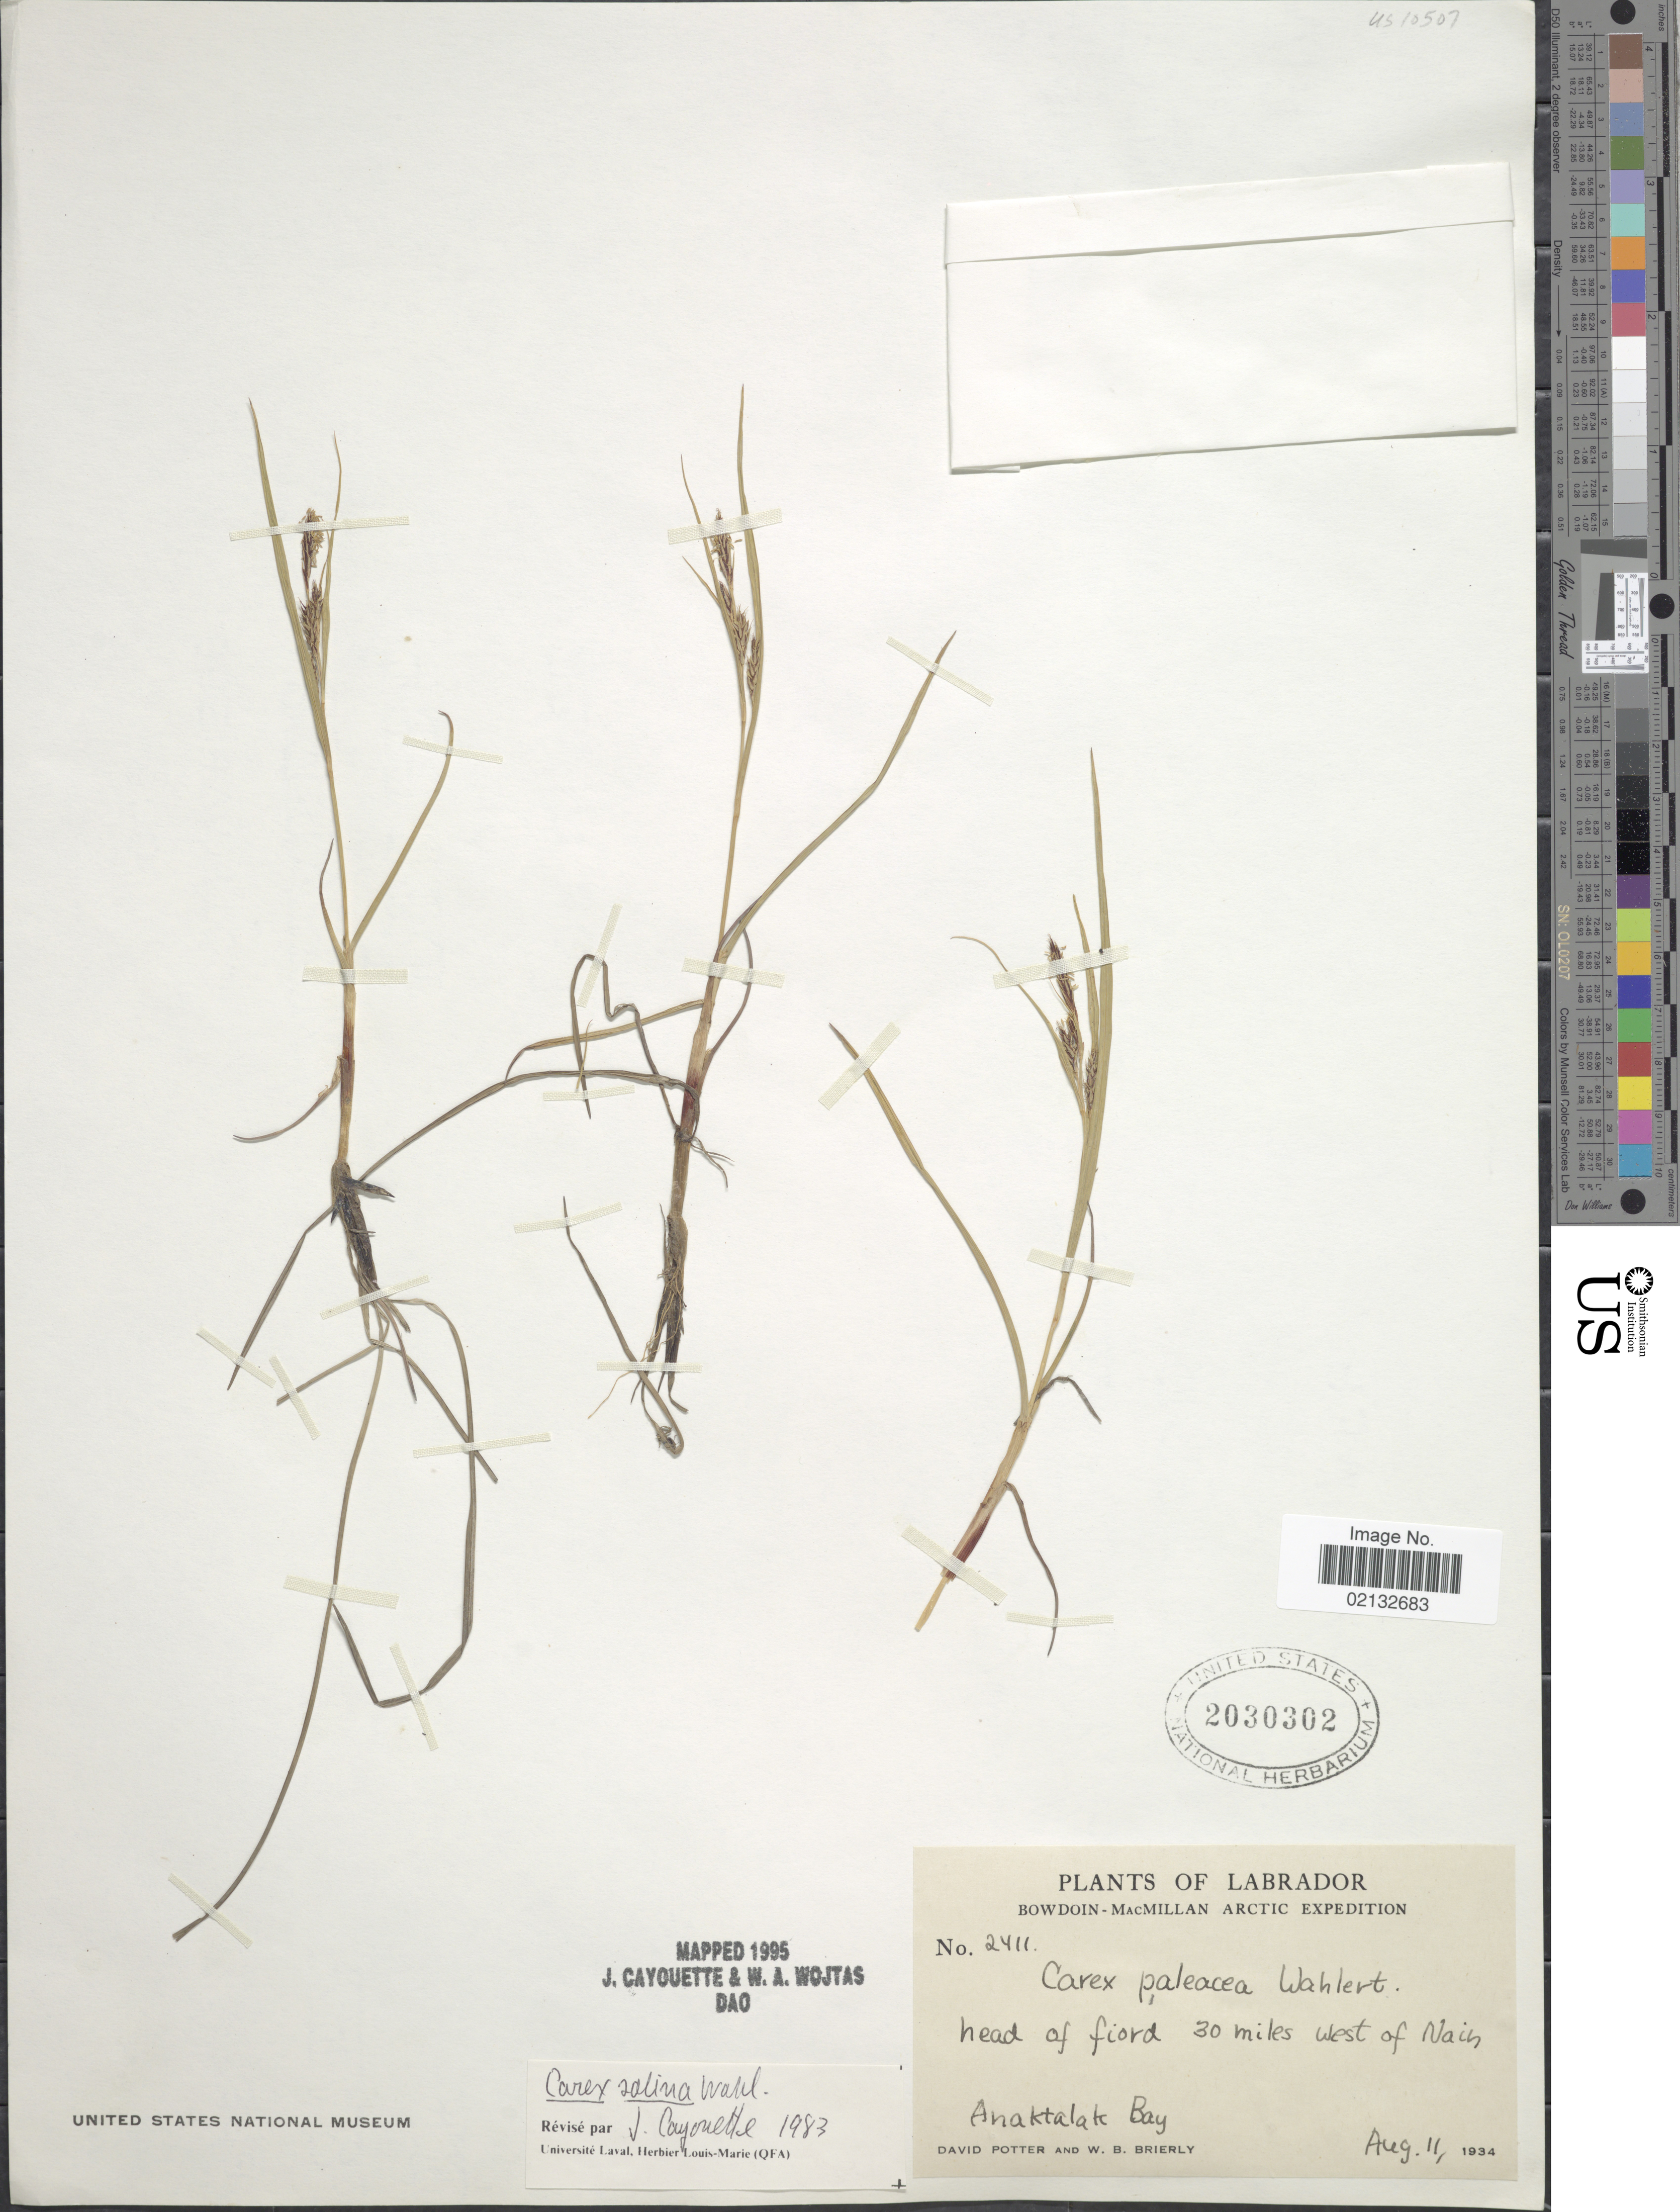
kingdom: Plantae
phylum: Tracheophyta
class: Liliopsida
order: Poales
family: Cyperaceae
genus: Carex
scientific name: Carex salina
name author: Wahlenb.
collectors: D. Potter & W. Brierly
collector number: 2411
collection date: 1934-08-11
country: Canada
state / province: Newfoundland and Labrador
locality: Labrador. Arctic. Head of fiord 30 miles West of Nain, Anaktalak Bay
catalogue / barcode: US 2030302